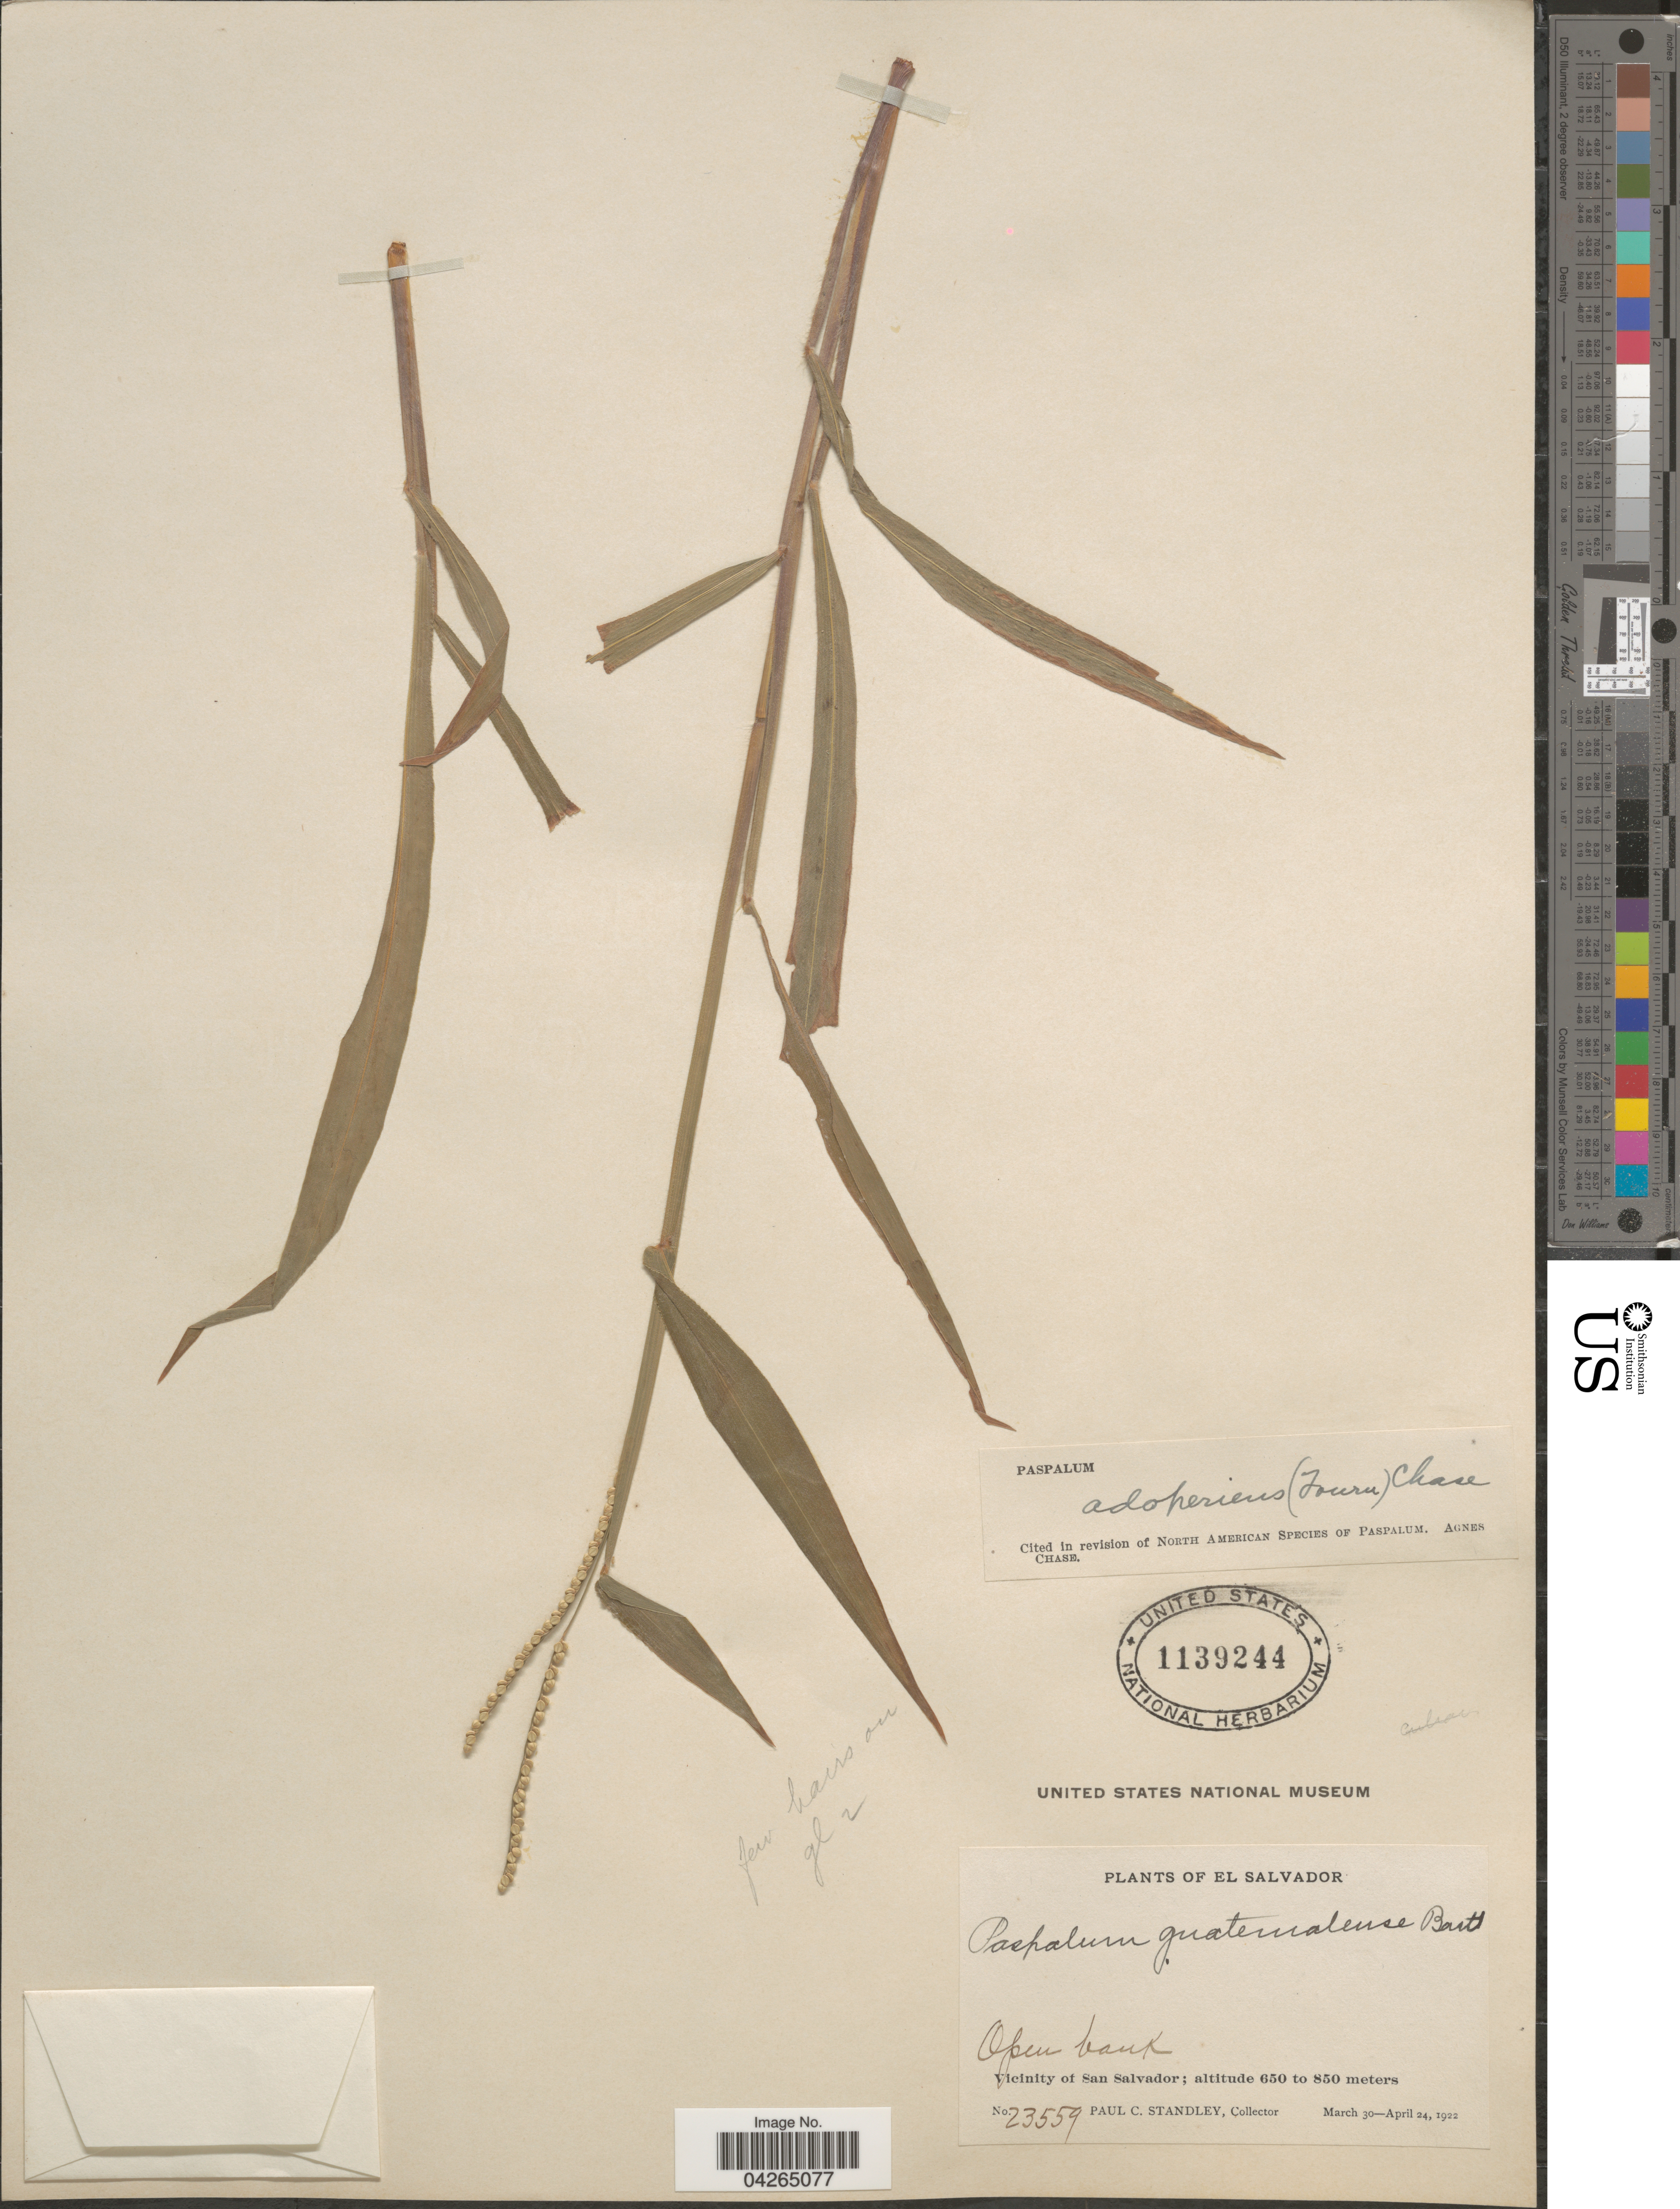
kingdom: Plantae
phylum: Tracheophyta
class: Liliopsida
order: Poales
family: Poaceae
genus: Paspalum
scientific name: Paspalum adoperiens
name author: (E. Fourn.) Chase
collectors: P. C. Standley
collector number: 23559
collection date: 1922-03-30/1922-04-24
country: El Salvador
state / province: San Salvador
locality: Vicinity of San Salvador.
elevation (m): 650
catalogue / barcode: US 1139244